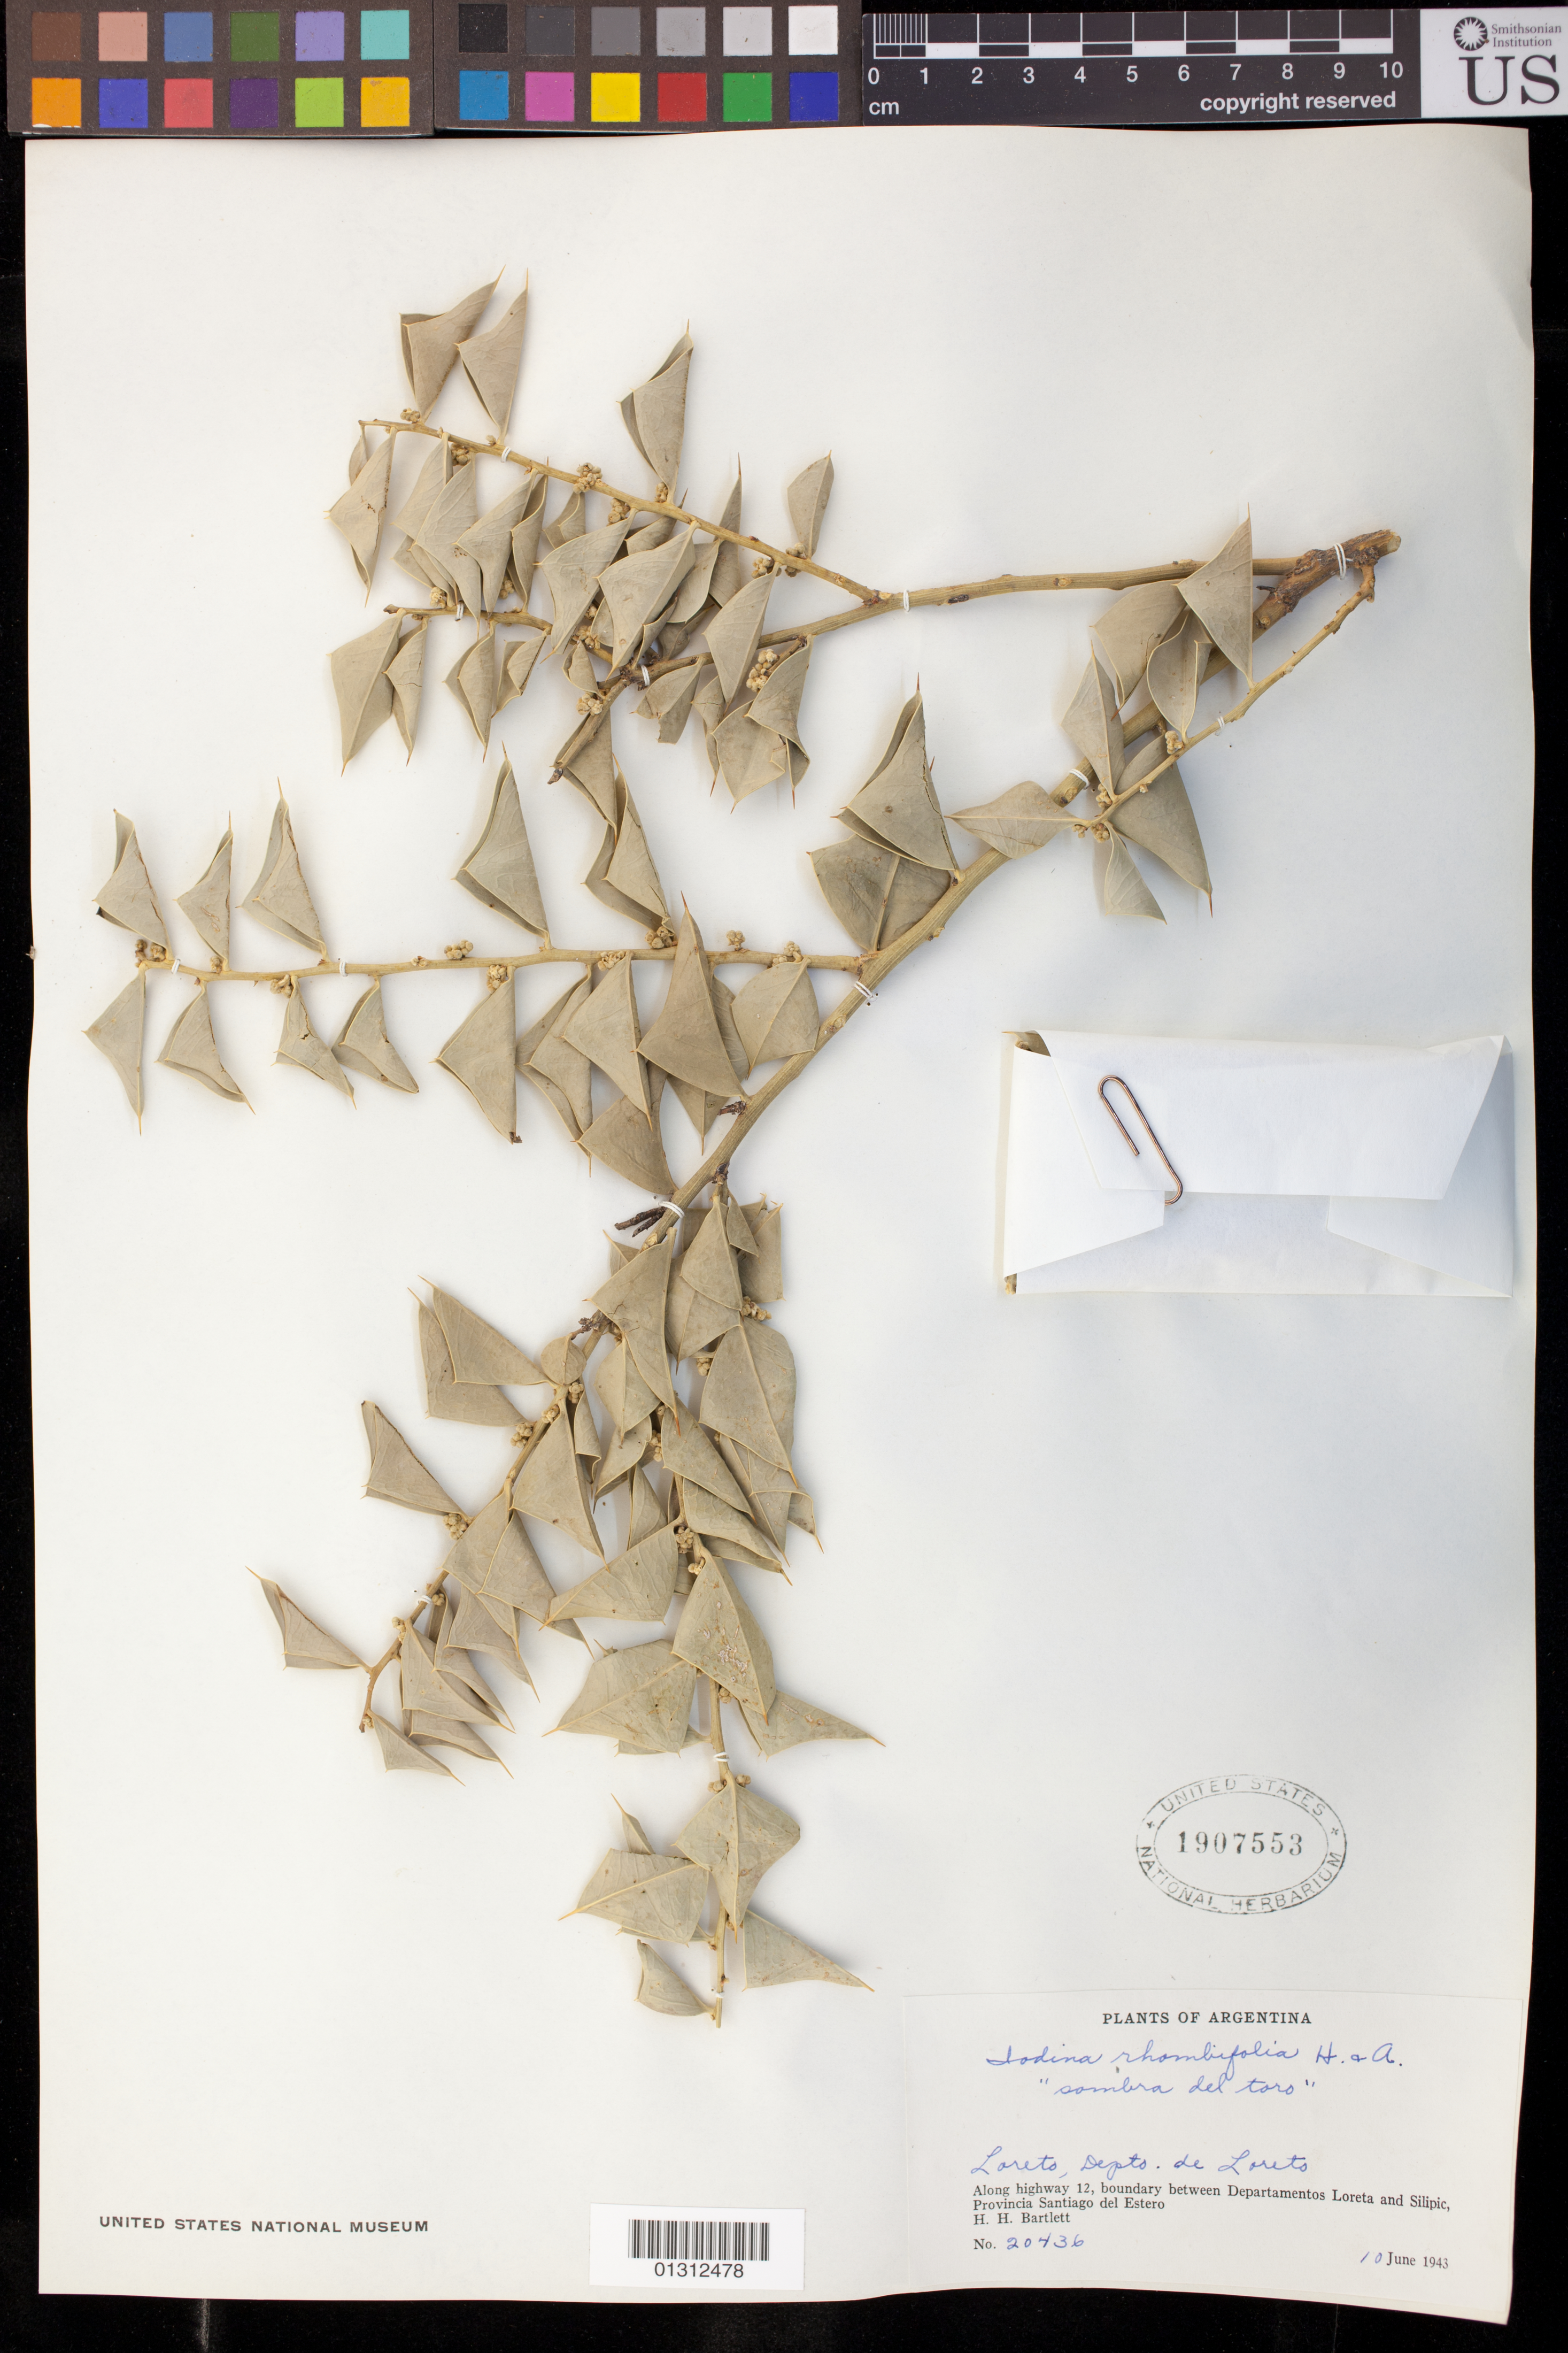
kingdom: Plantae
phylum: Tracheophyta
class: Magnoliopsida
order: Santalales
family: Cervantesiaceae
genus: Jodina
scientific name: Jodina rhombifolia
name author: (Hook. & Arn.) Reissek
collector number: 20436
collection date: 1943-06-10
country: Argentina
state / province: Santiago del Estero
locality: Loreto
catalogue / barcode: US 1907553